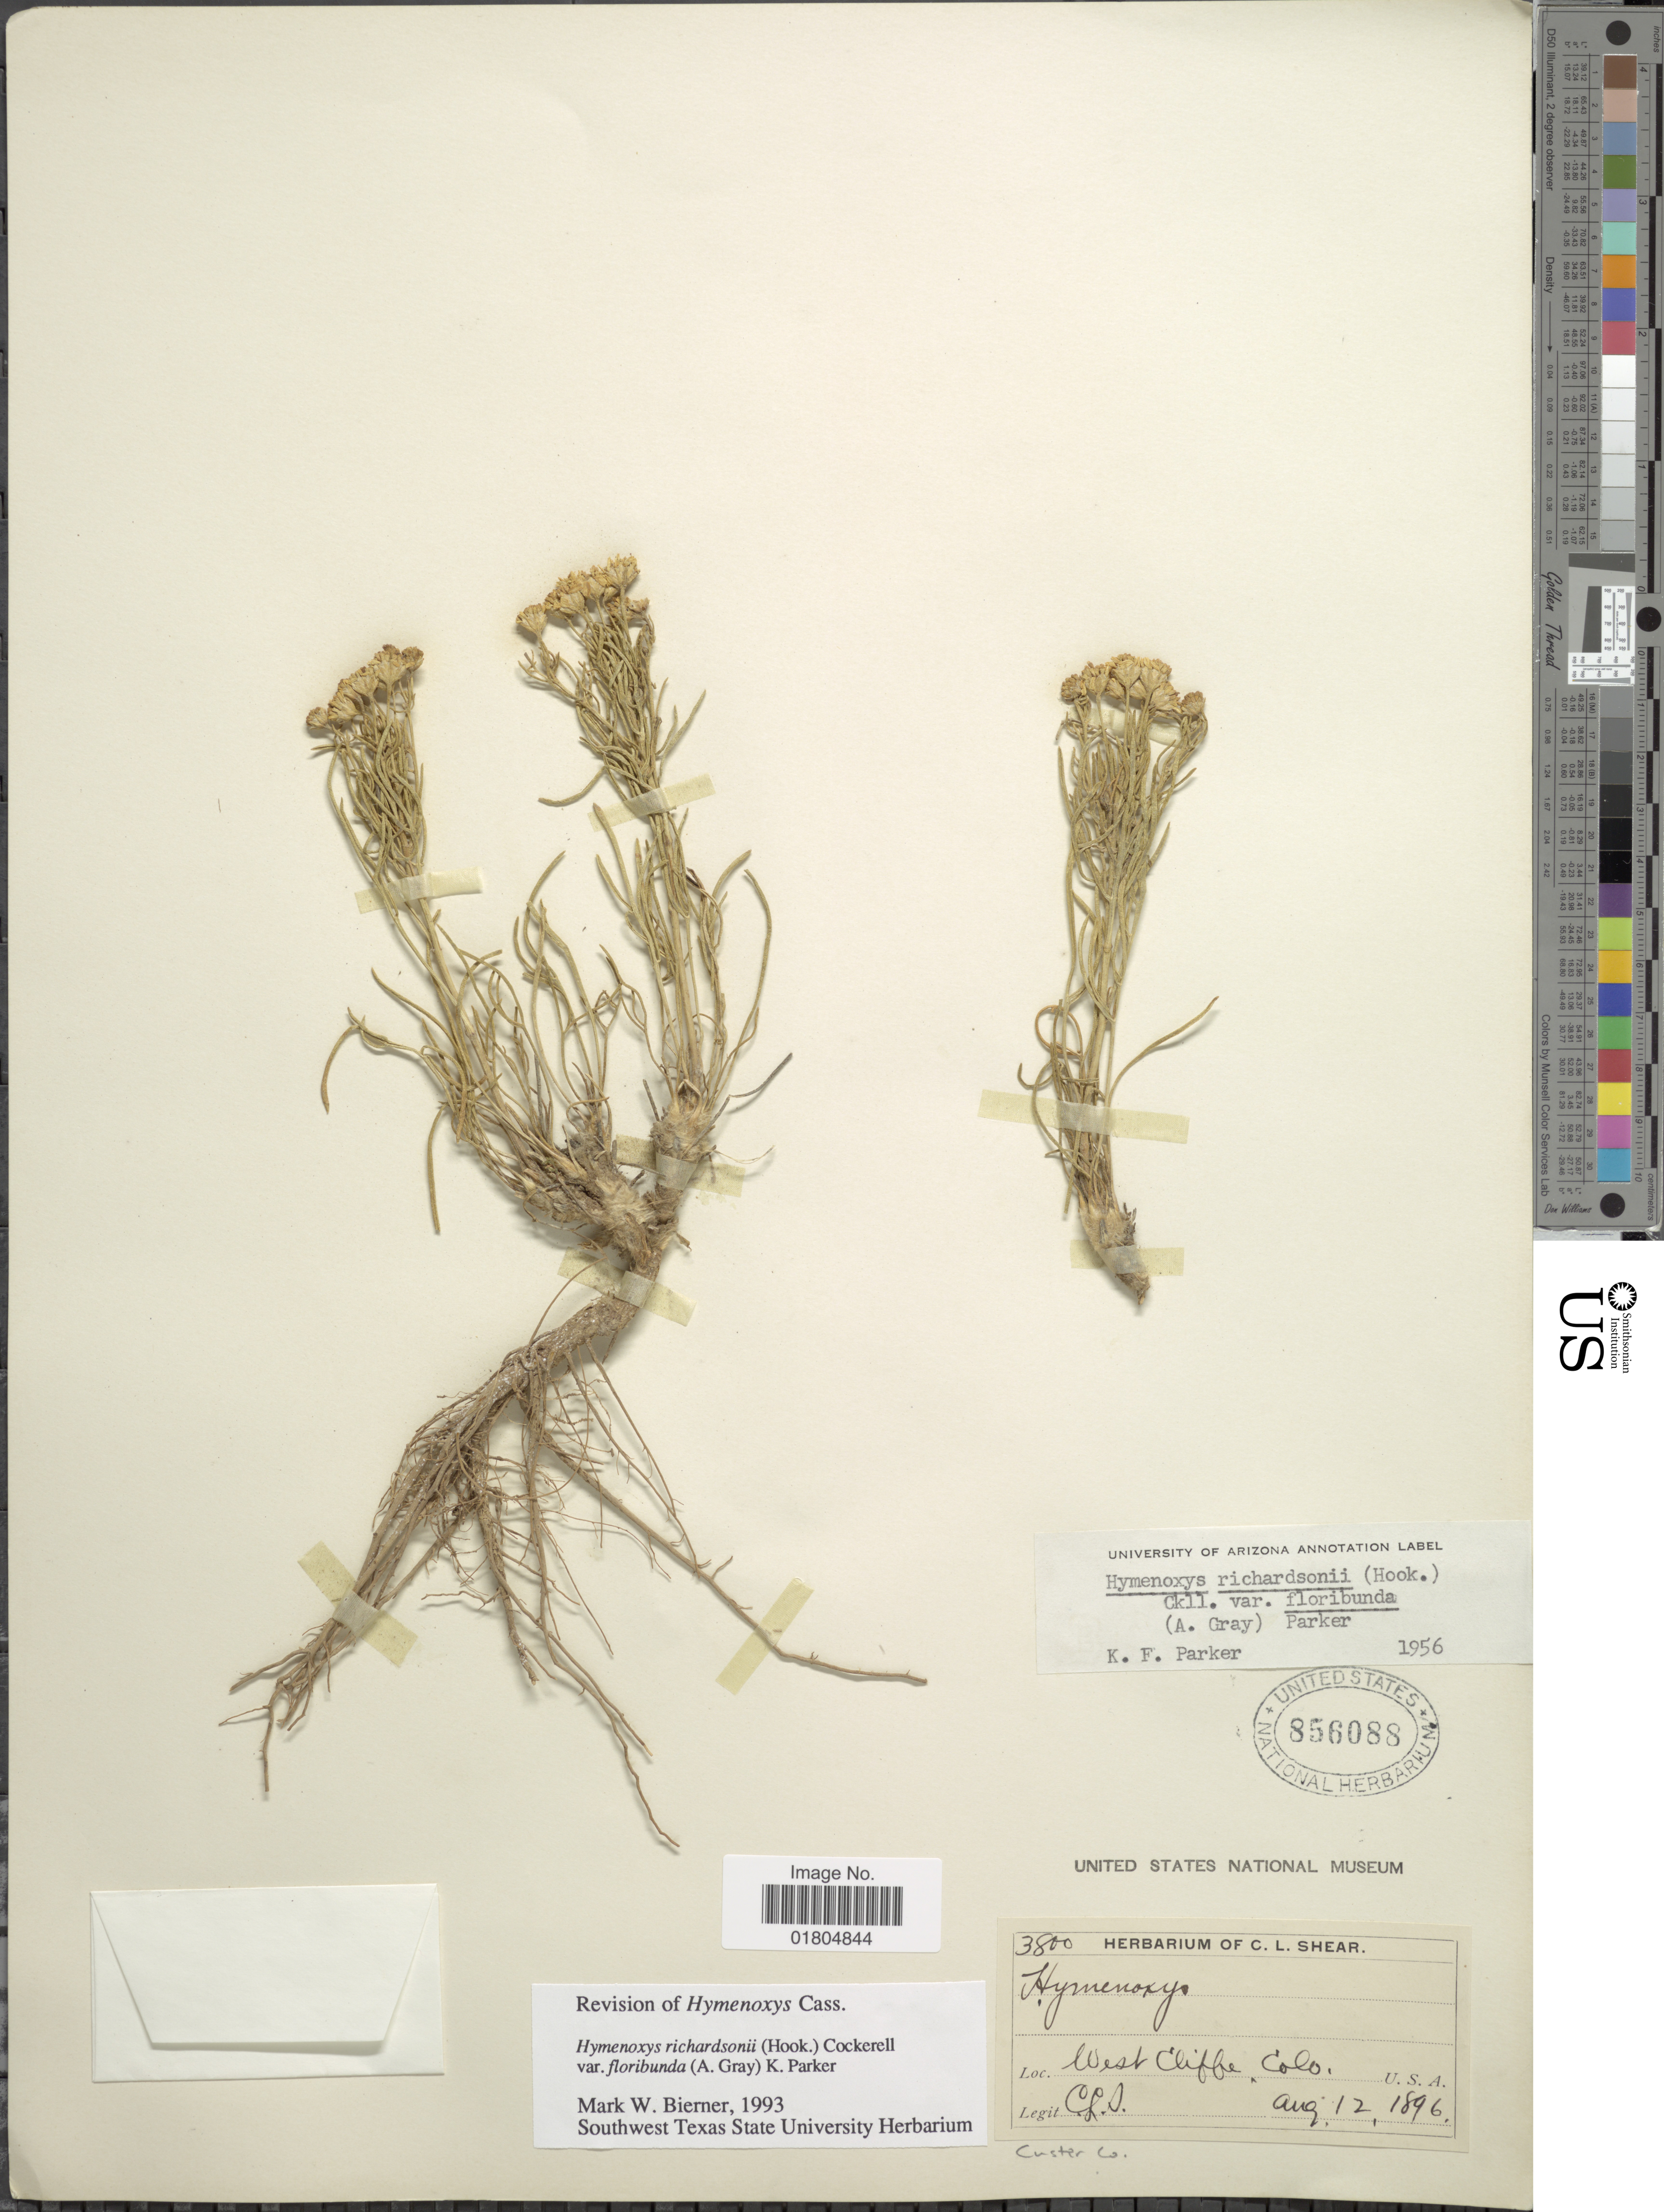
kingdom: Plantae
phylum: Tracheophyta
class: Magnoliopsida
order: Asterales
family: Asteraceae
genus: Hymenoxys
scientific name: Hymenoxys richardsonii var. floribunda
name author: (A. Gray) K.F. Parker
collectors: C. L. Shear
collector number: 3800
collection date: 1896-08-12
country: United States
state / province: Colorado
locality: West Cliffs. Custer Co.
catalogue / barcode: US 856088